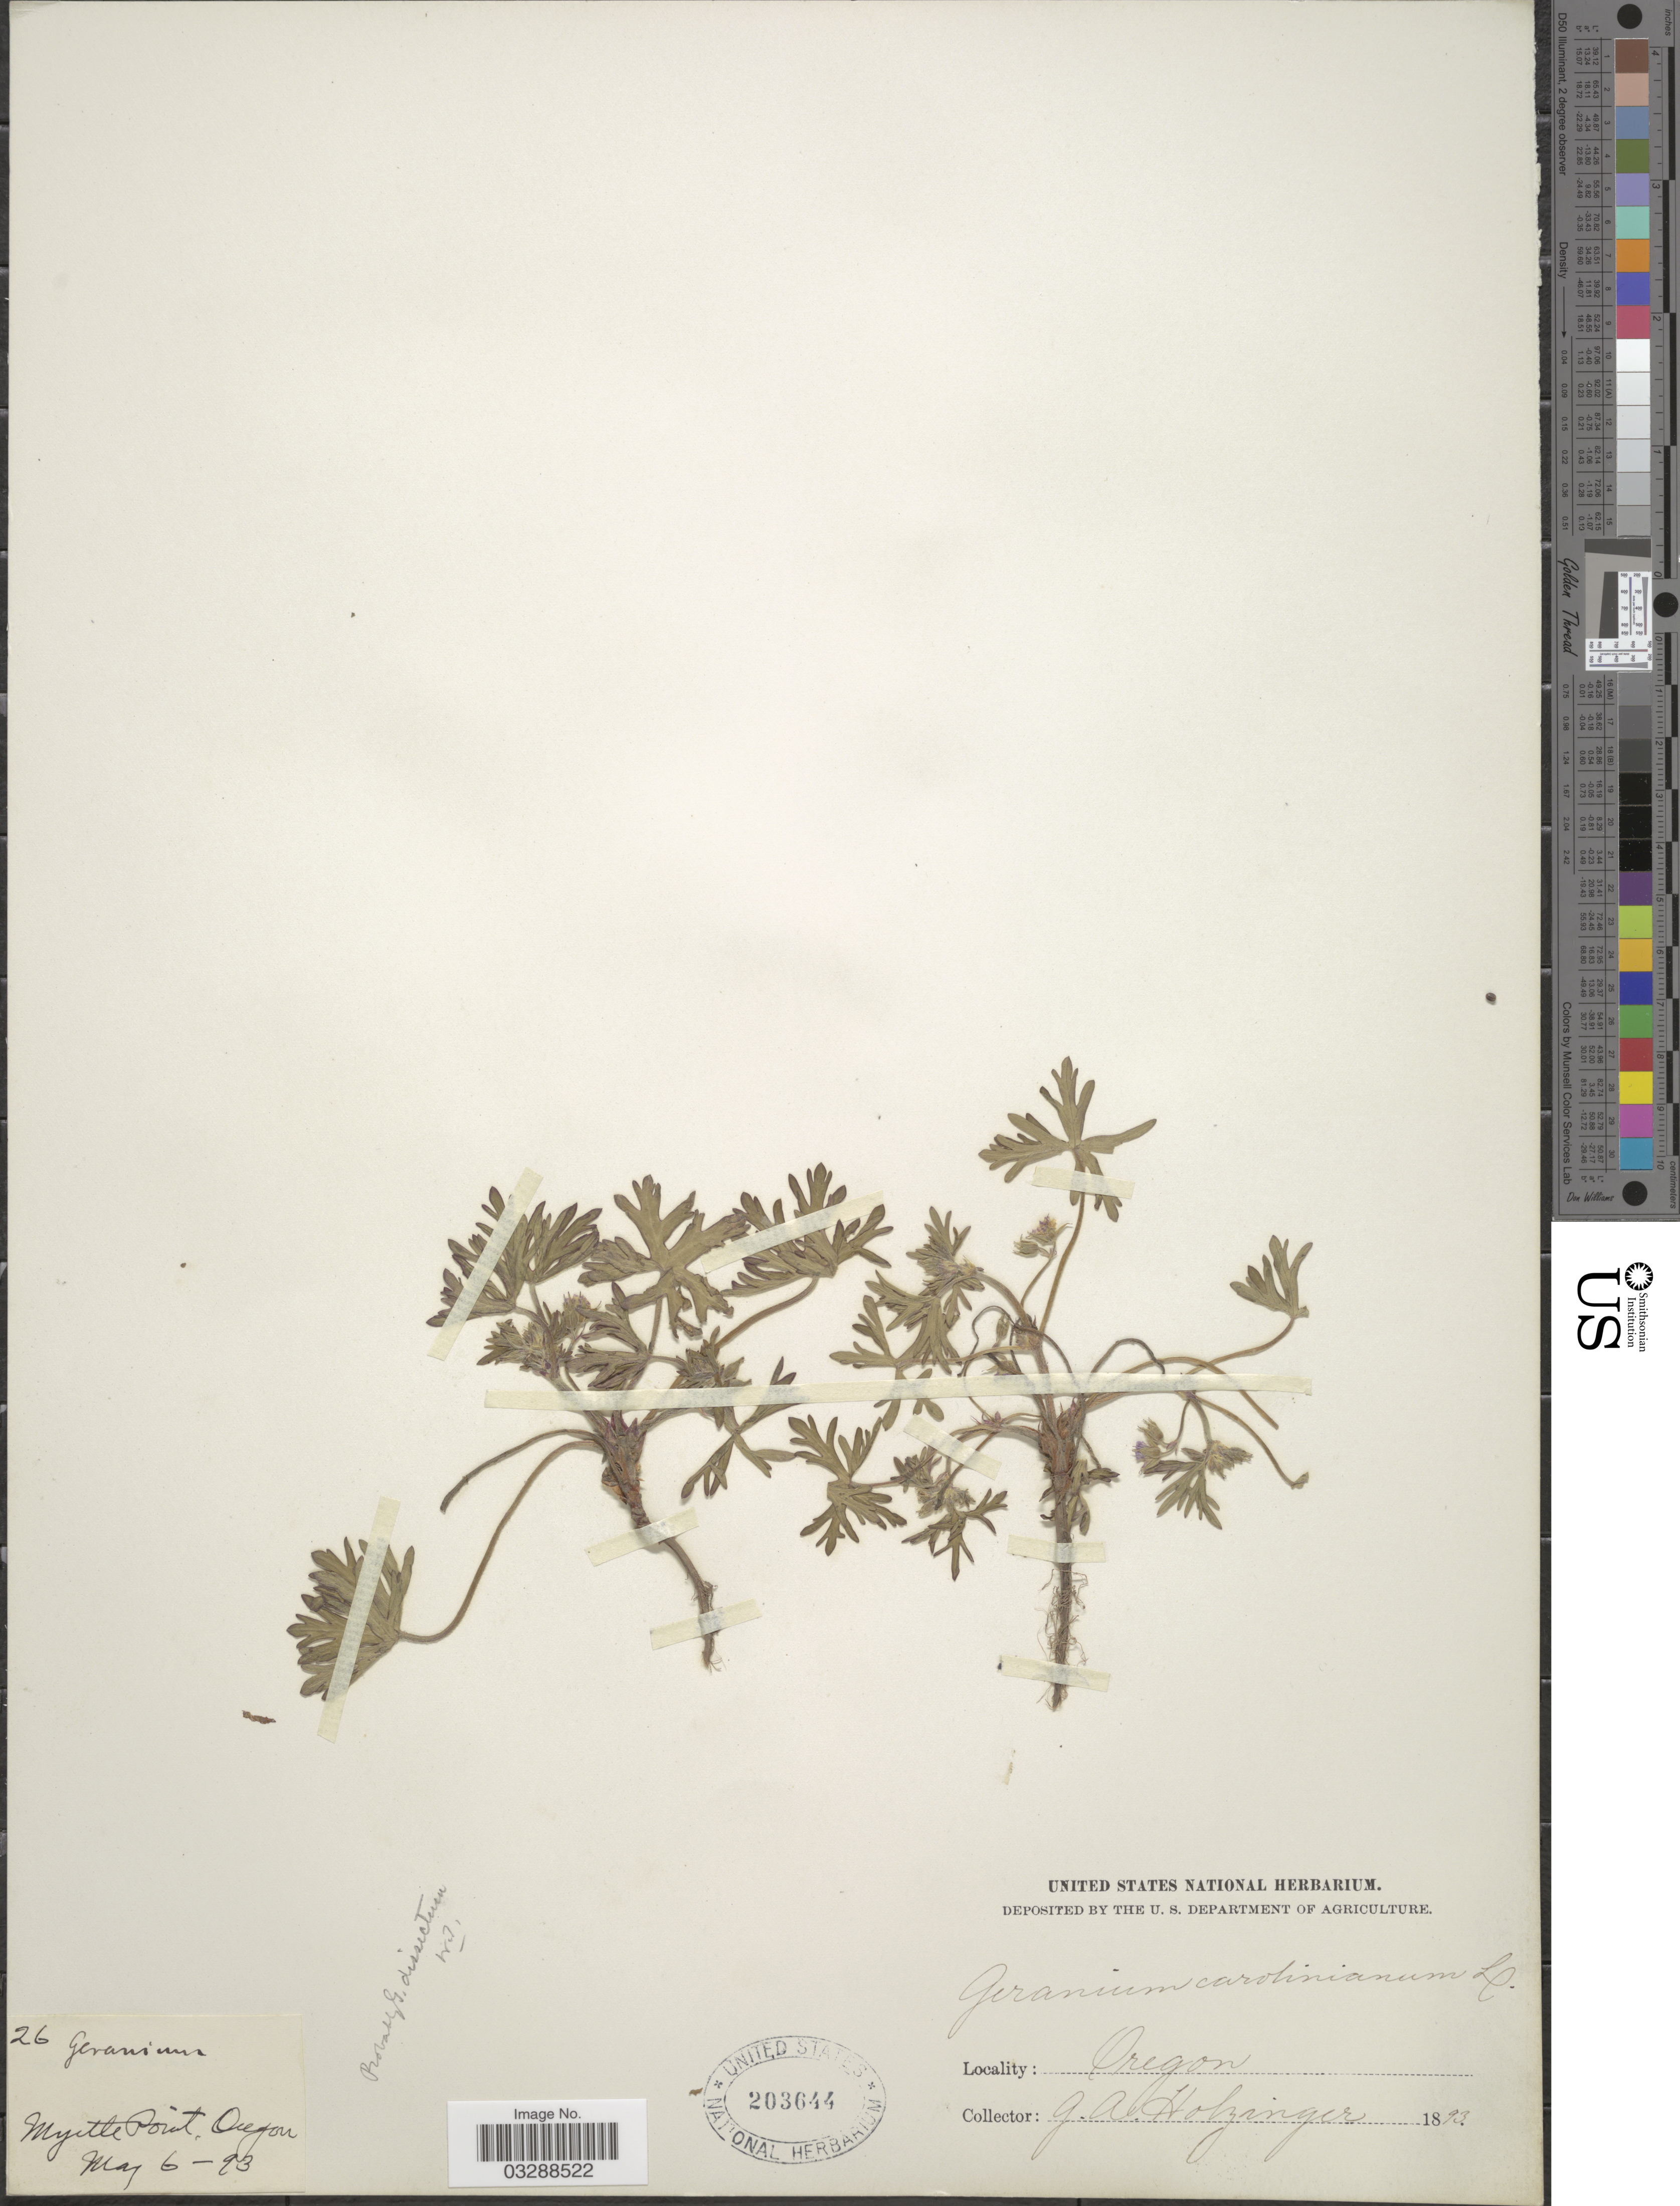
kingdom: Plantae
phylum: Tracheophyta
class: Magnoliopsida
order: Geraniales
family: Geraniaceae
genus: Geranium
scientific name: Geranium dissectum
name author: L.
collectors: G. A. Holzinger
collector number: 26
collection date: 1893-05-06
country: United States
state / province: Oregon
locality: Myrtle Point.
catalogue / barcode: US 203644